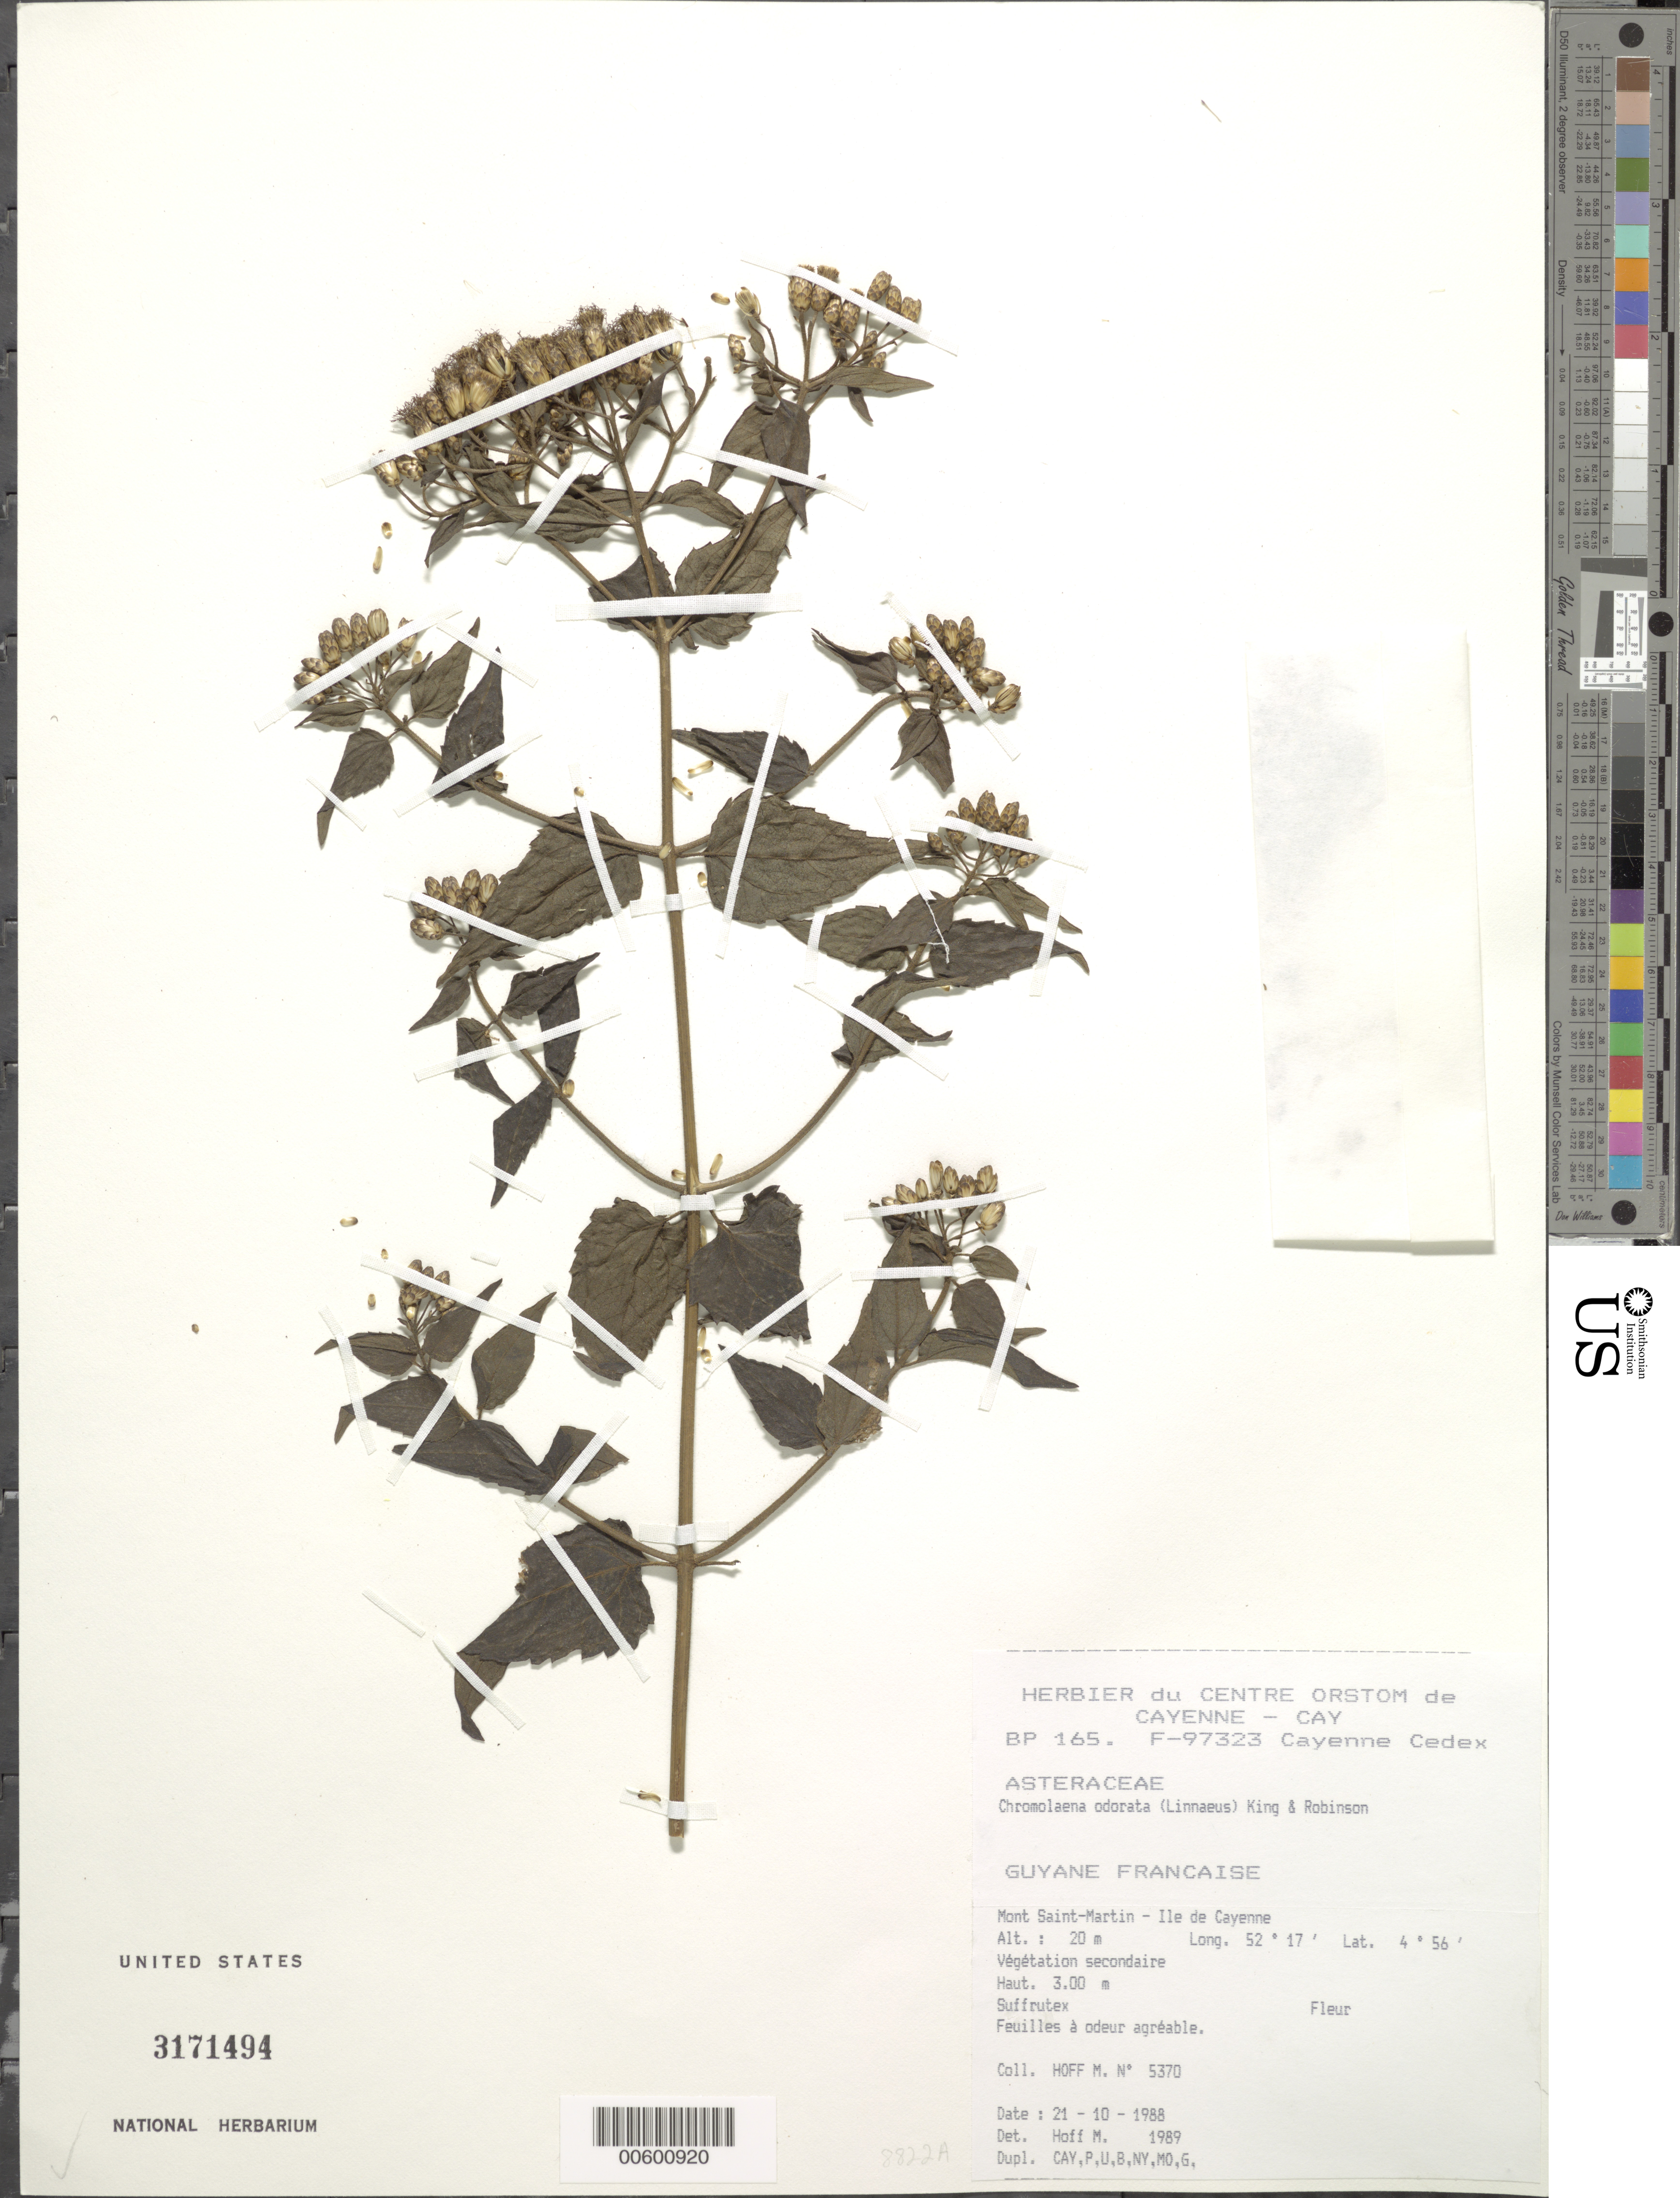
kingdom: Plantae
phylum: Tracheophyta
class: Magnoliopsida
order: Asterales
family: Asteraceae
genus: Chromolaena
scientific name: Chromolaena odorata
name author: (L.) R.M. King & H. Rob.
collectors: M. Hoff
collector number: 5370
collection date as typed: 21-Oct-88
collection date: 1988-10-21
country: French Guiana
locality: Mont Saint-Martin, Ile de Cayenne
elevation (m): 20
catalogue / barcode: US 3171494